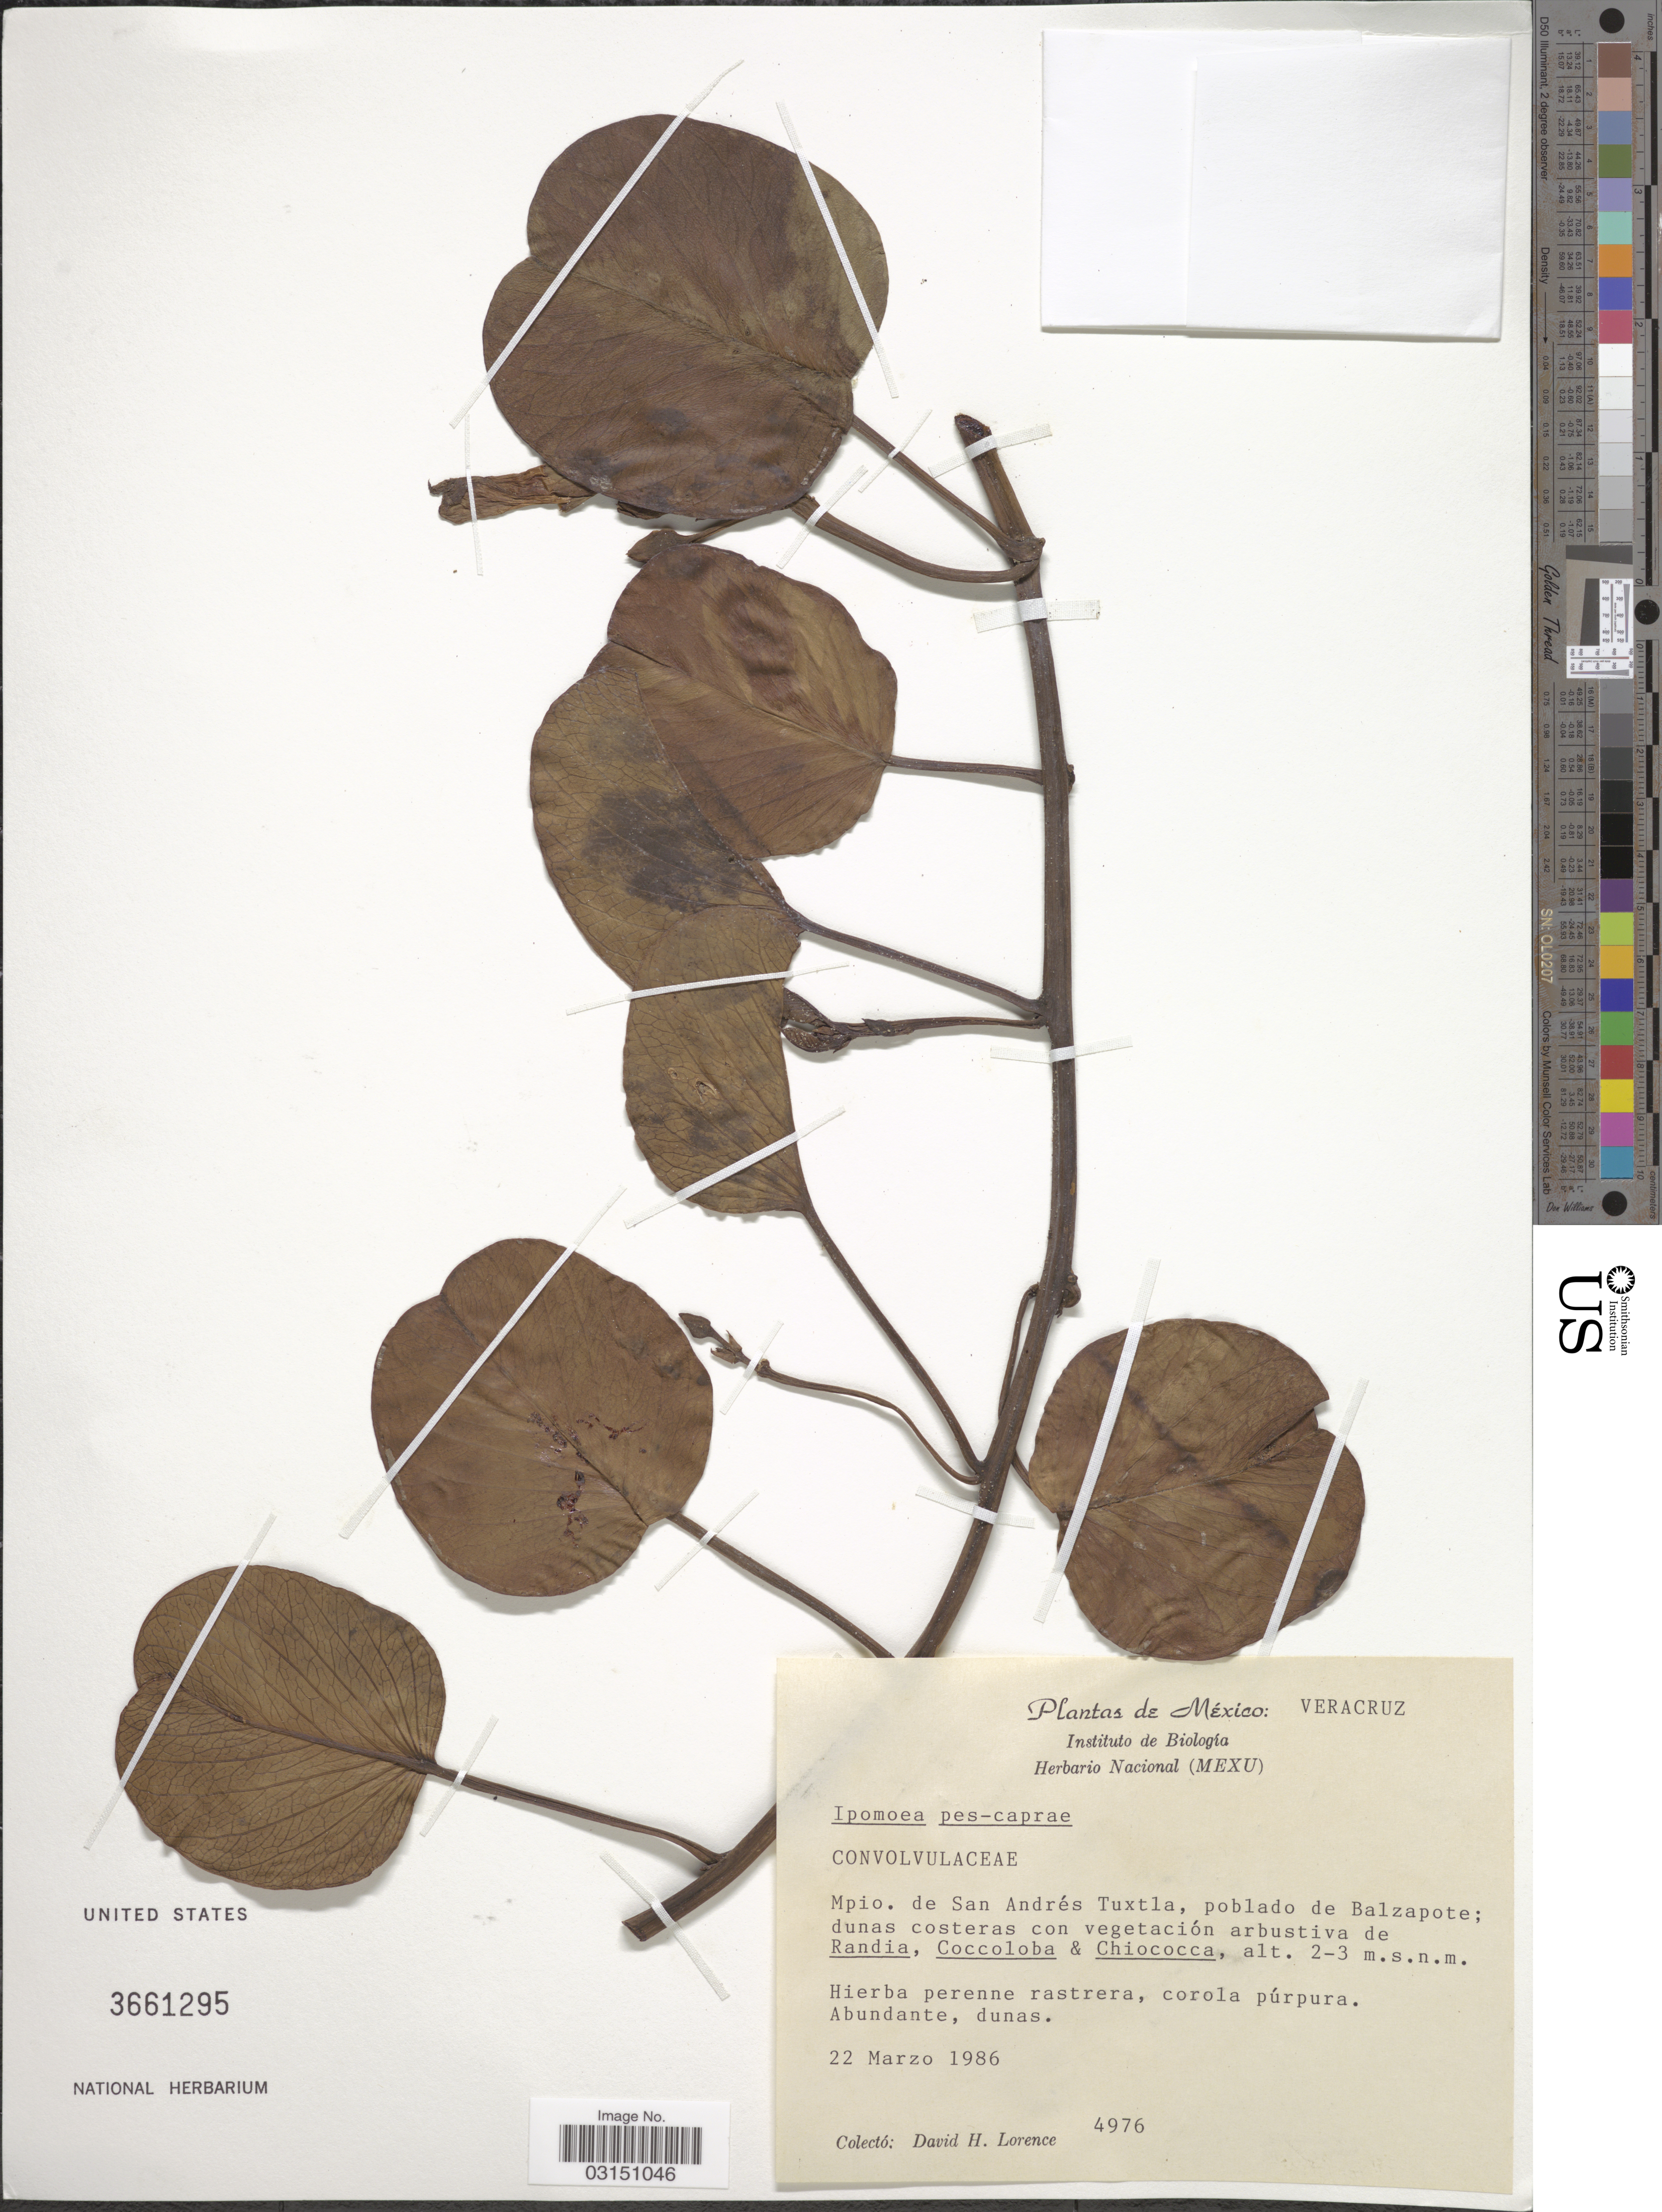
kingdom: Plantae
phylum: Tracheophyta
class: Magnoliopsida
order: Solanales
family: Convolvulaceae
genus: Ipomoea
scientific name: Ipomoea pes-caprae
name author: (L.) R. Br.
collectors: D. Lorence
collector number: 4976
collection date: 1986-03-22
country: Mexico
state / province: Veracruz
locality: Veracruz. Mpio. de San Andrés Tuxtla, poblado de Blazapote.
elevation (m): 2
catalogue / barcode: US 3661295